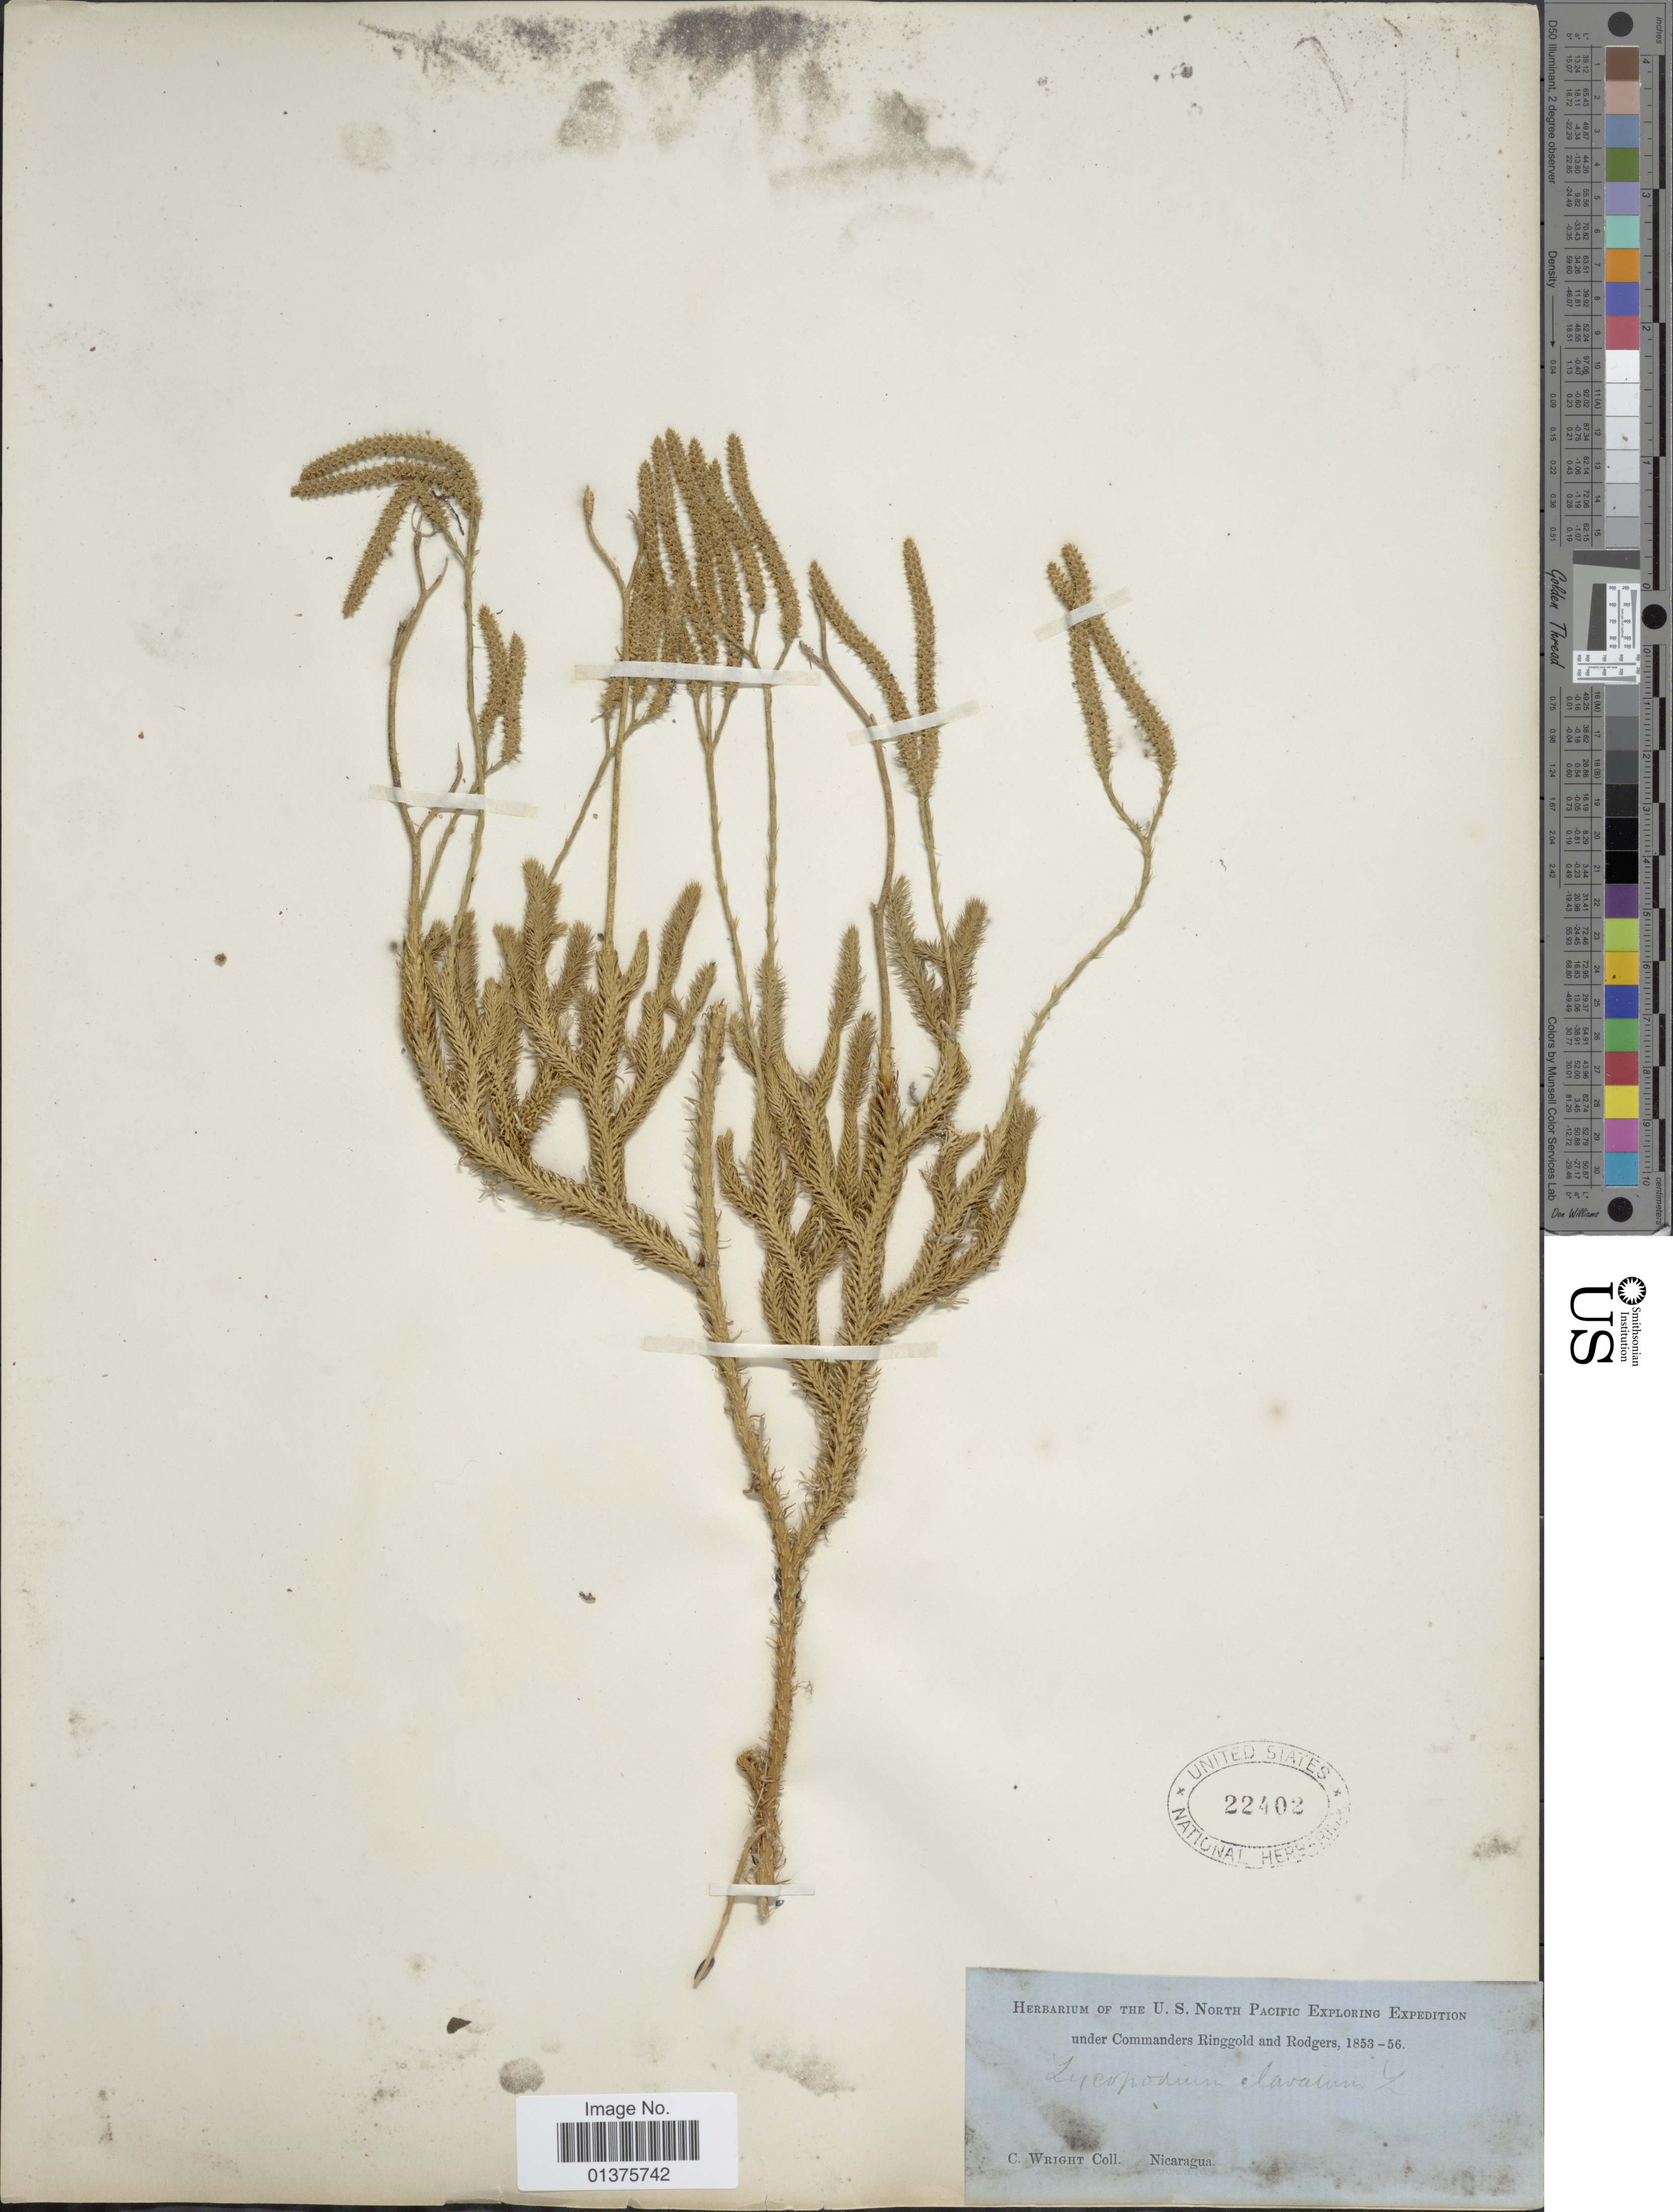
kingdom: Plantae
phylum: Tracheophyta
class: Lycopodiopsida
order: Lycopodiales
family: Lycopodiaceae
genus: Lycopodium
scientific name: Lycopodium clavatum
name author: L.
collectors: C. Wright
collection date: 1853/1856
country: Nicaragua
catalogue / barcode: US 22402